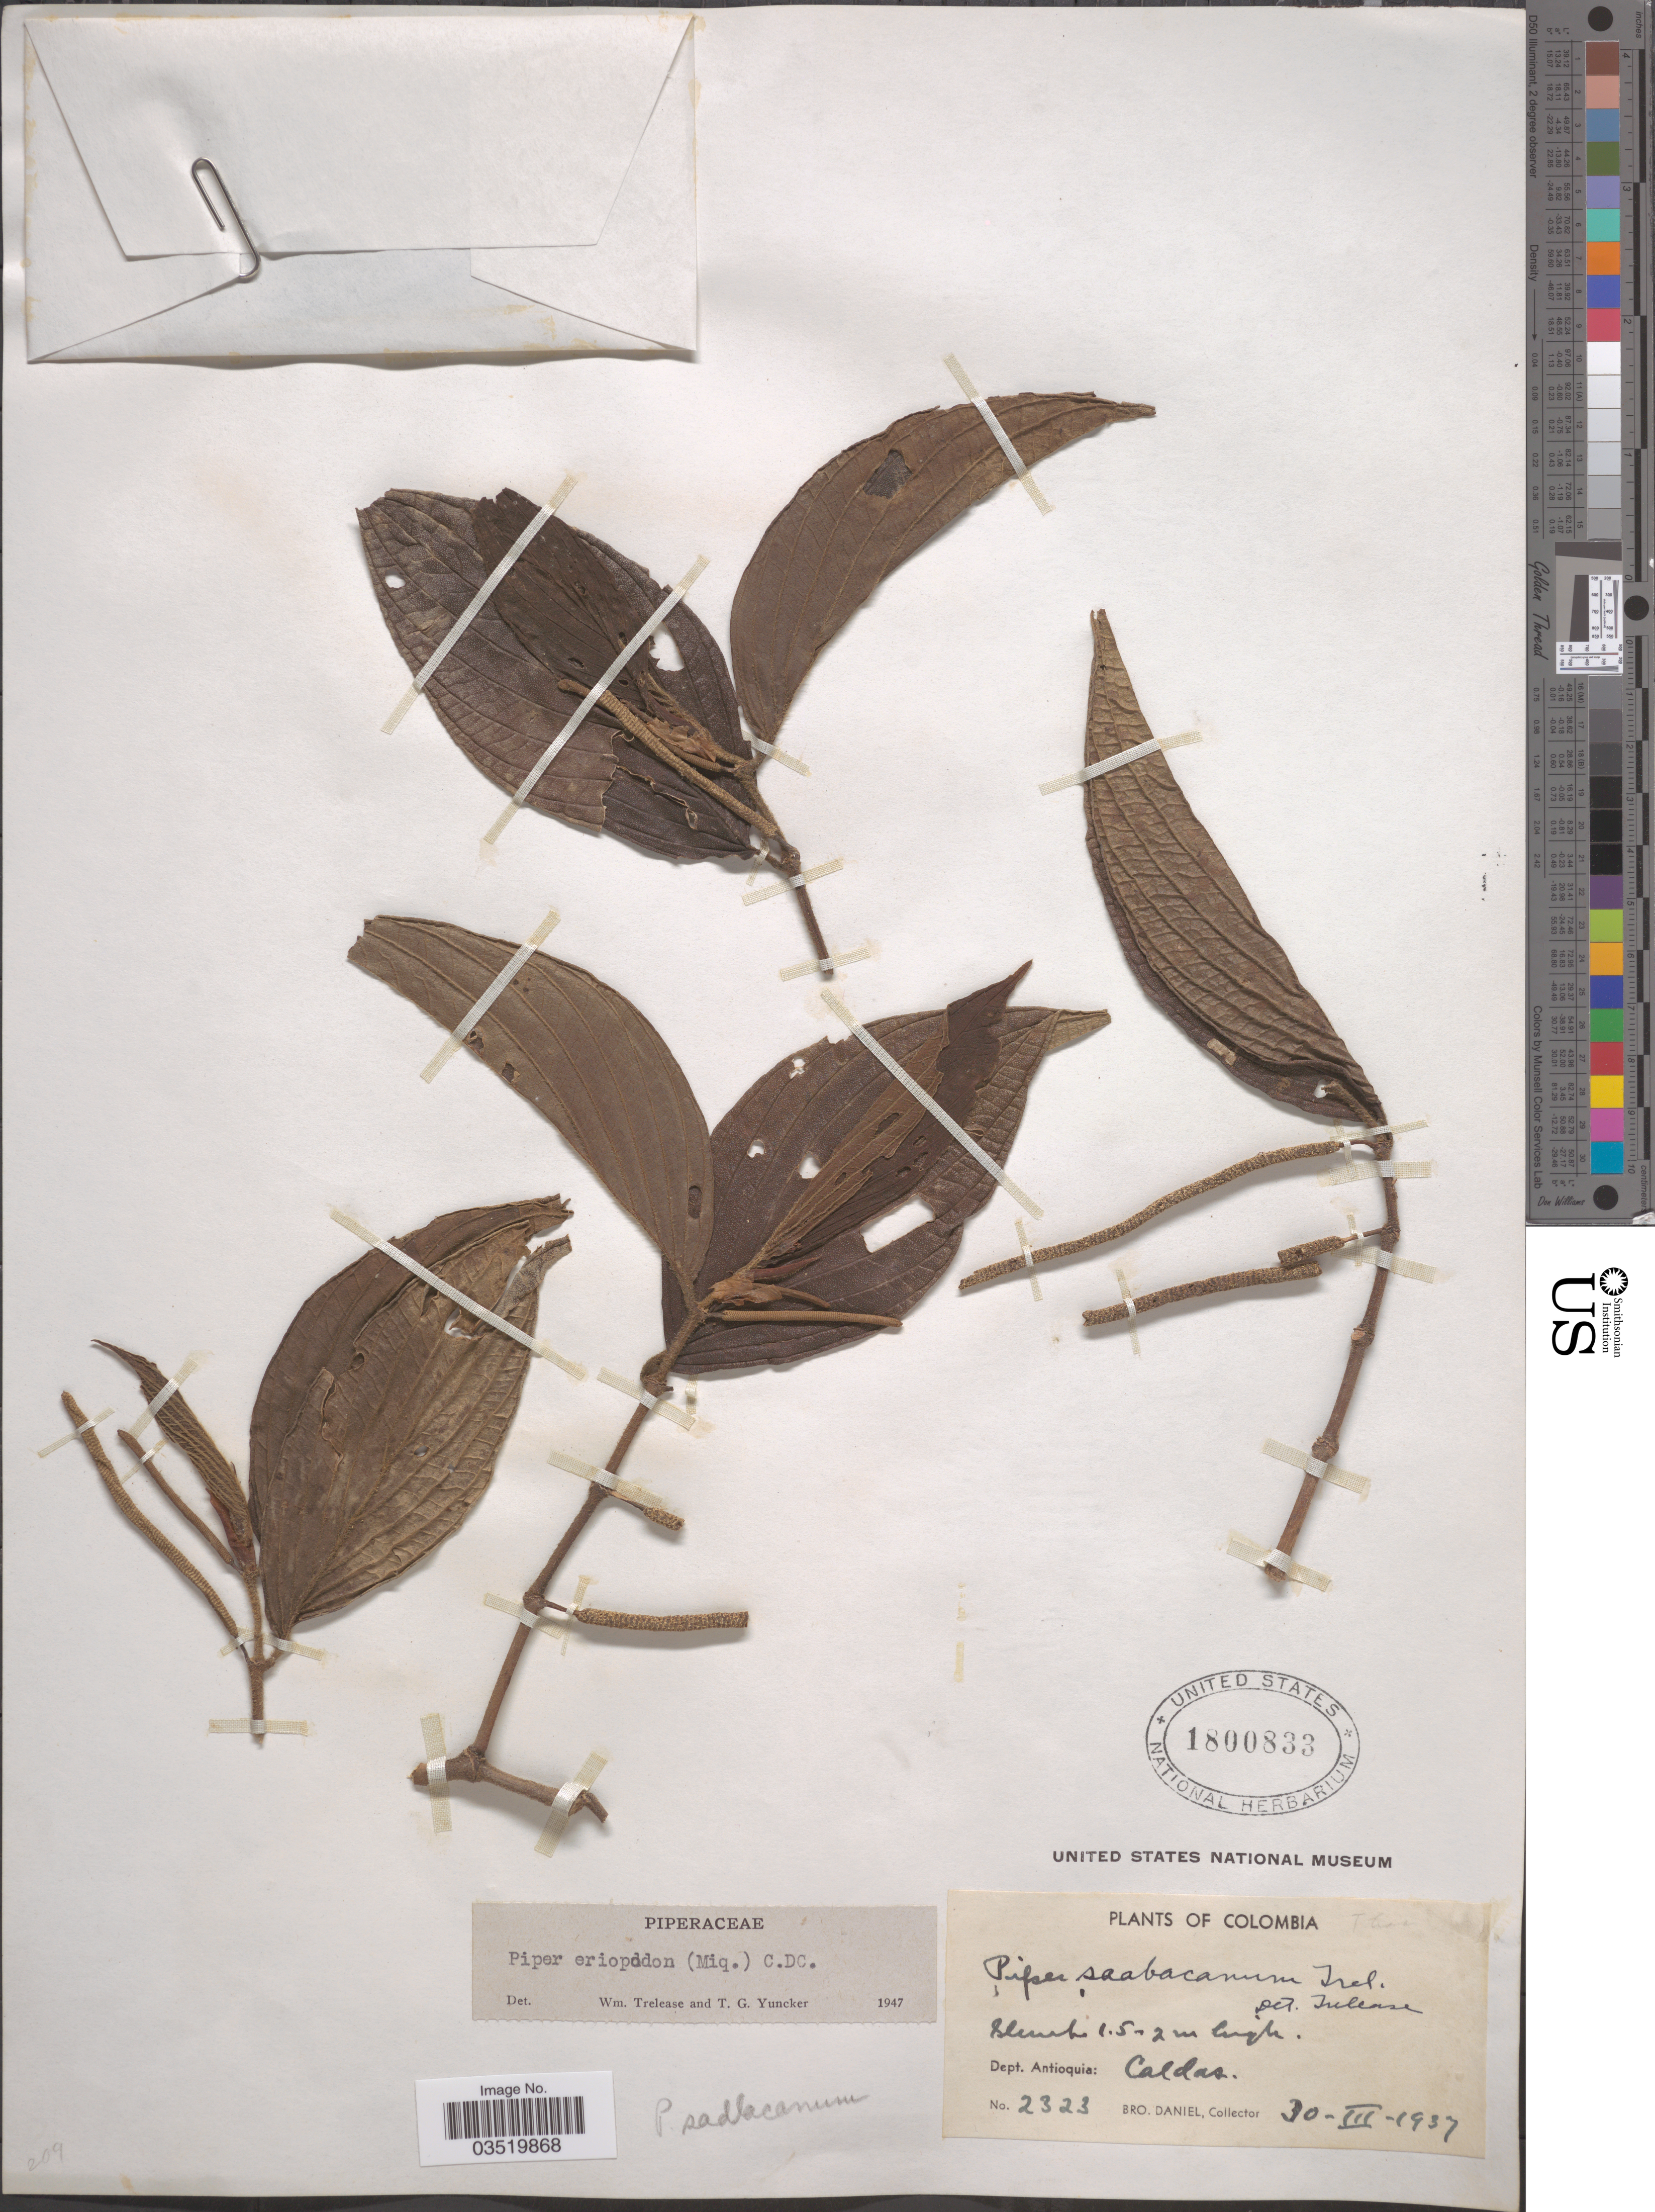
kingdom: Plantae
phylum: Tracheophyta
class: Magnoliopsida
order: Piperales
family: Piperaceae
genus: Piper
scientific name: Piper eriopodon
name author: C. DC.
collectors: Bro. Daniel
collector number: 2323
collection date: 1937-03-30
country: Colombia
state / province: Antioquia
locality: Dept. Antioquia: Caldas.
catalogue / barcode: US 1800833